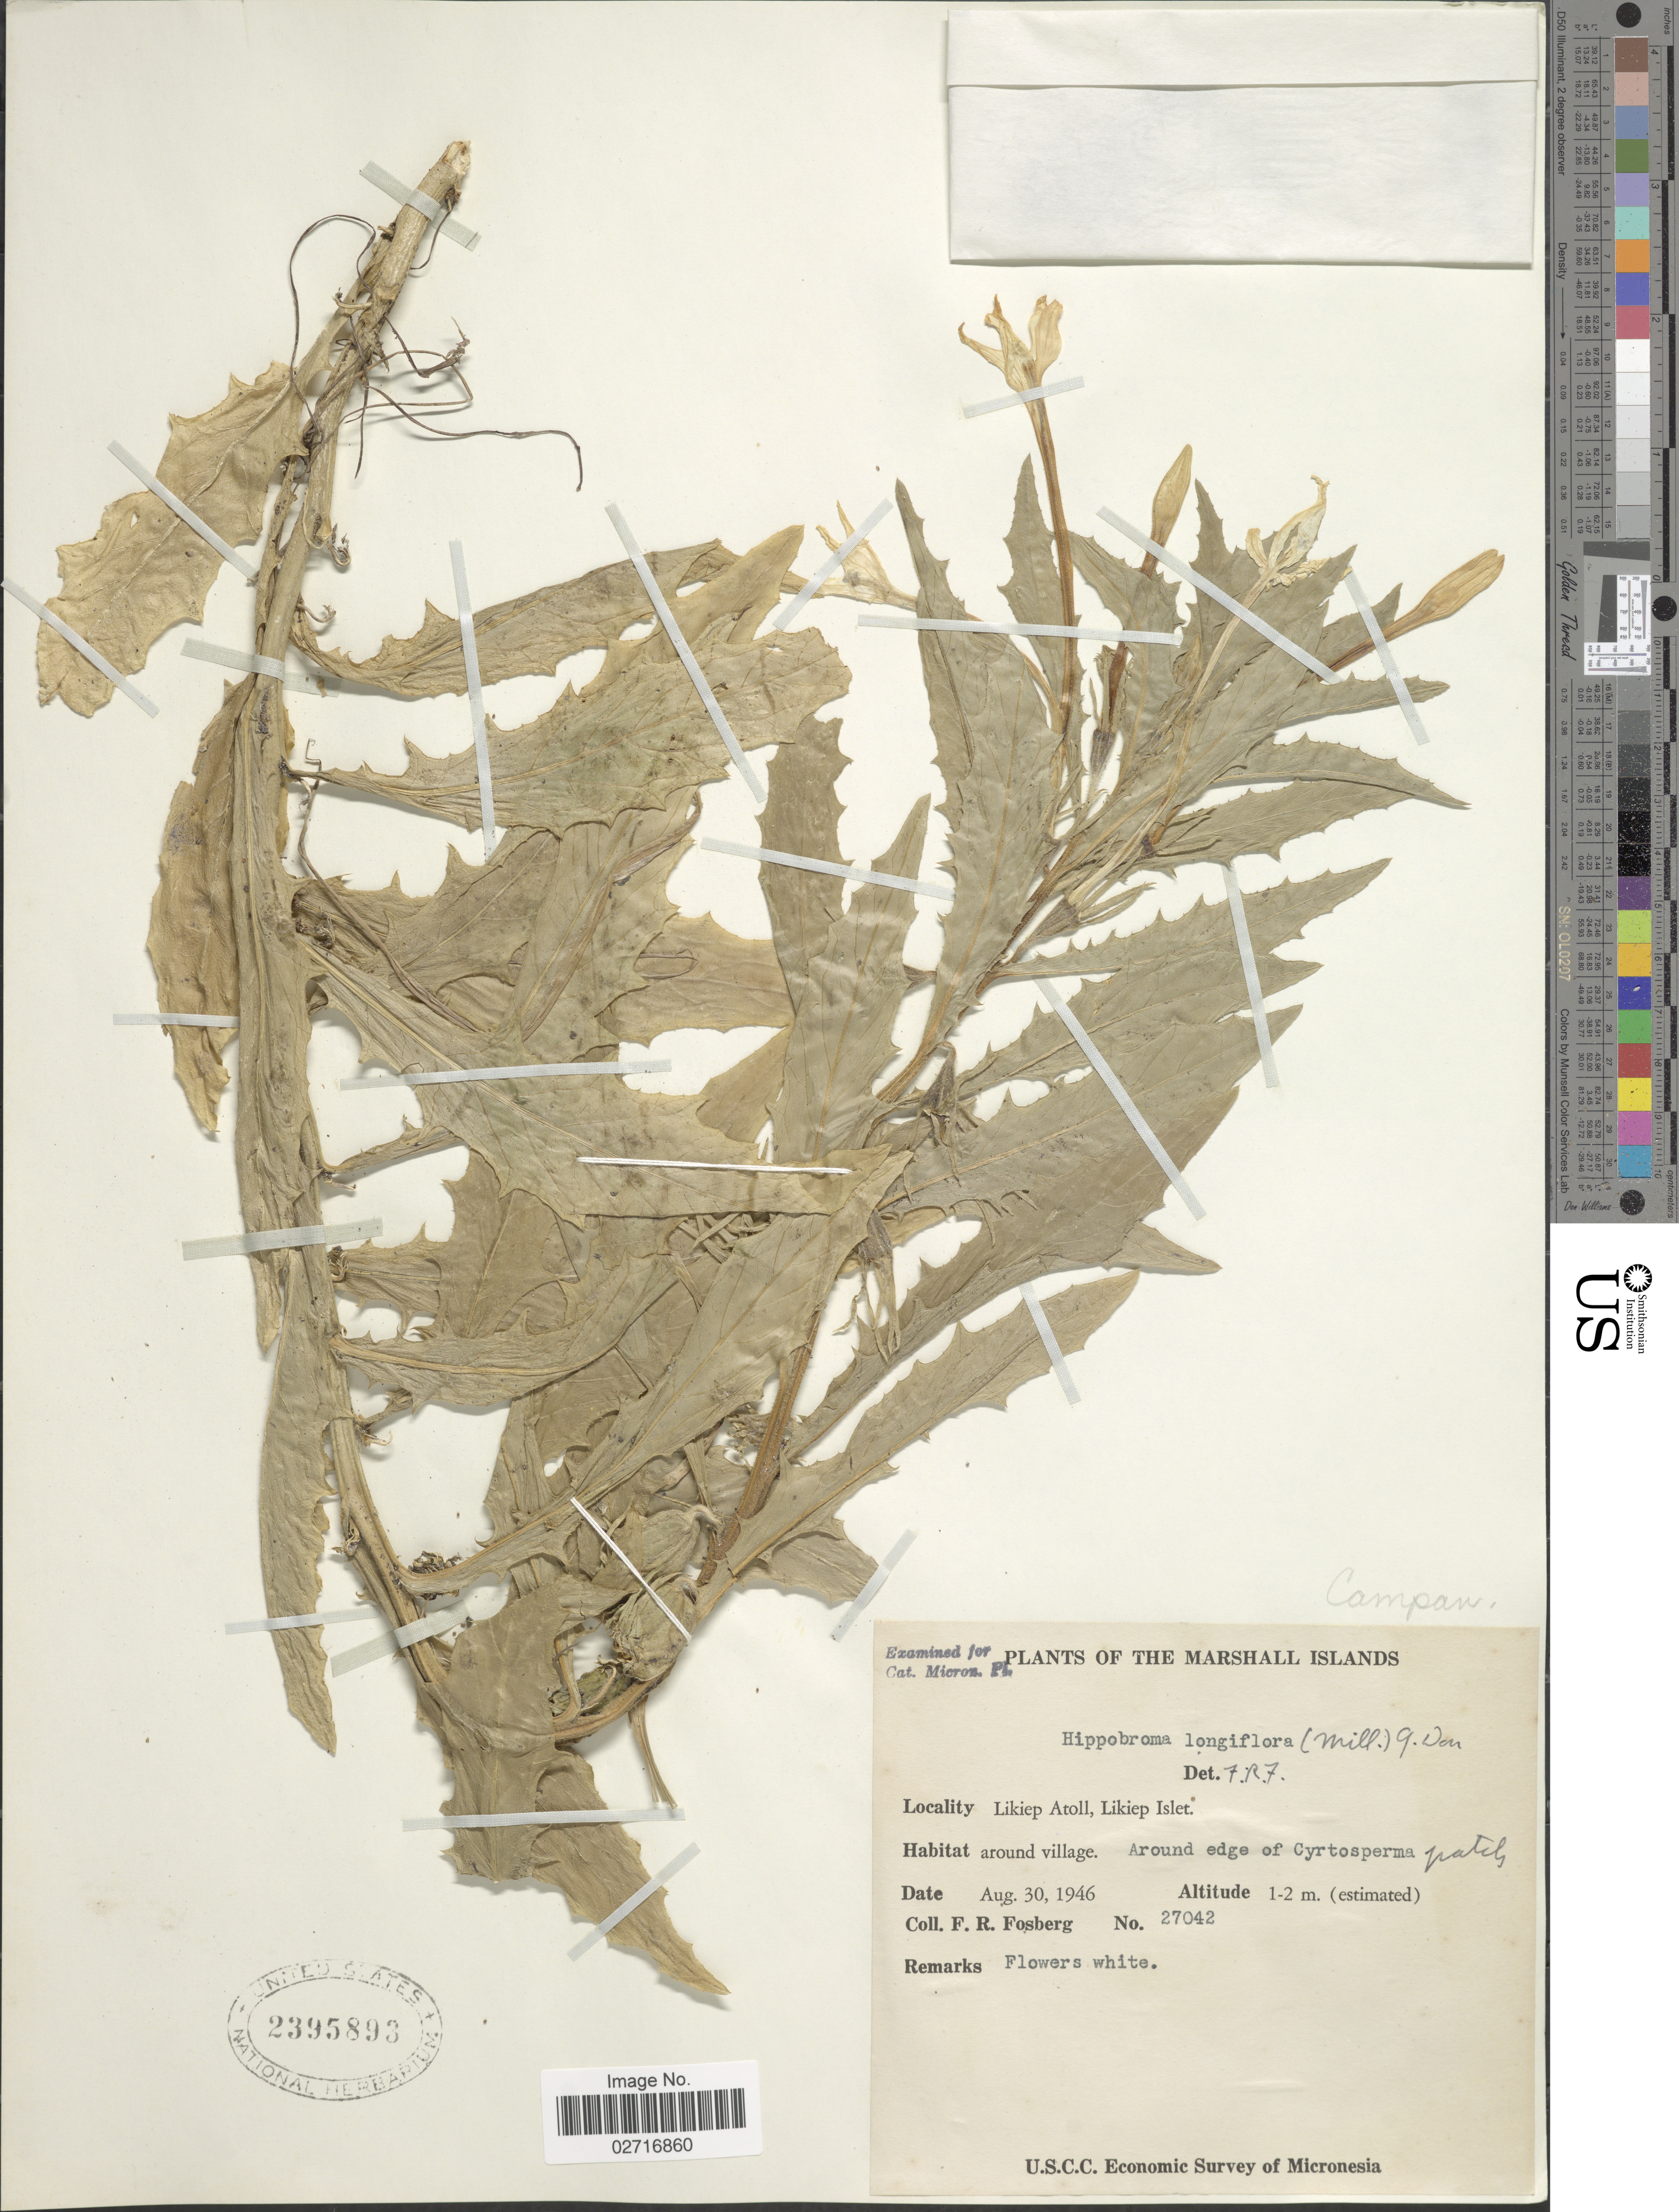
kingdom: Plantae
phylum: Tracheophyta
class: Magnoliopsida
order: Asterales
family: Campanulaceae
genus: Hippobroma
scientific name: Hippobroma longiflora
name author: (L.) G. Don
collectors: F. R. Fosberg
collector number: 27042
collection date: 1946-08-30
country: Marshall Islands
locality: Likiep Atoll, Likiep Islet, around village.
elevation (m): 1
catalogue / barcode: US 2395893